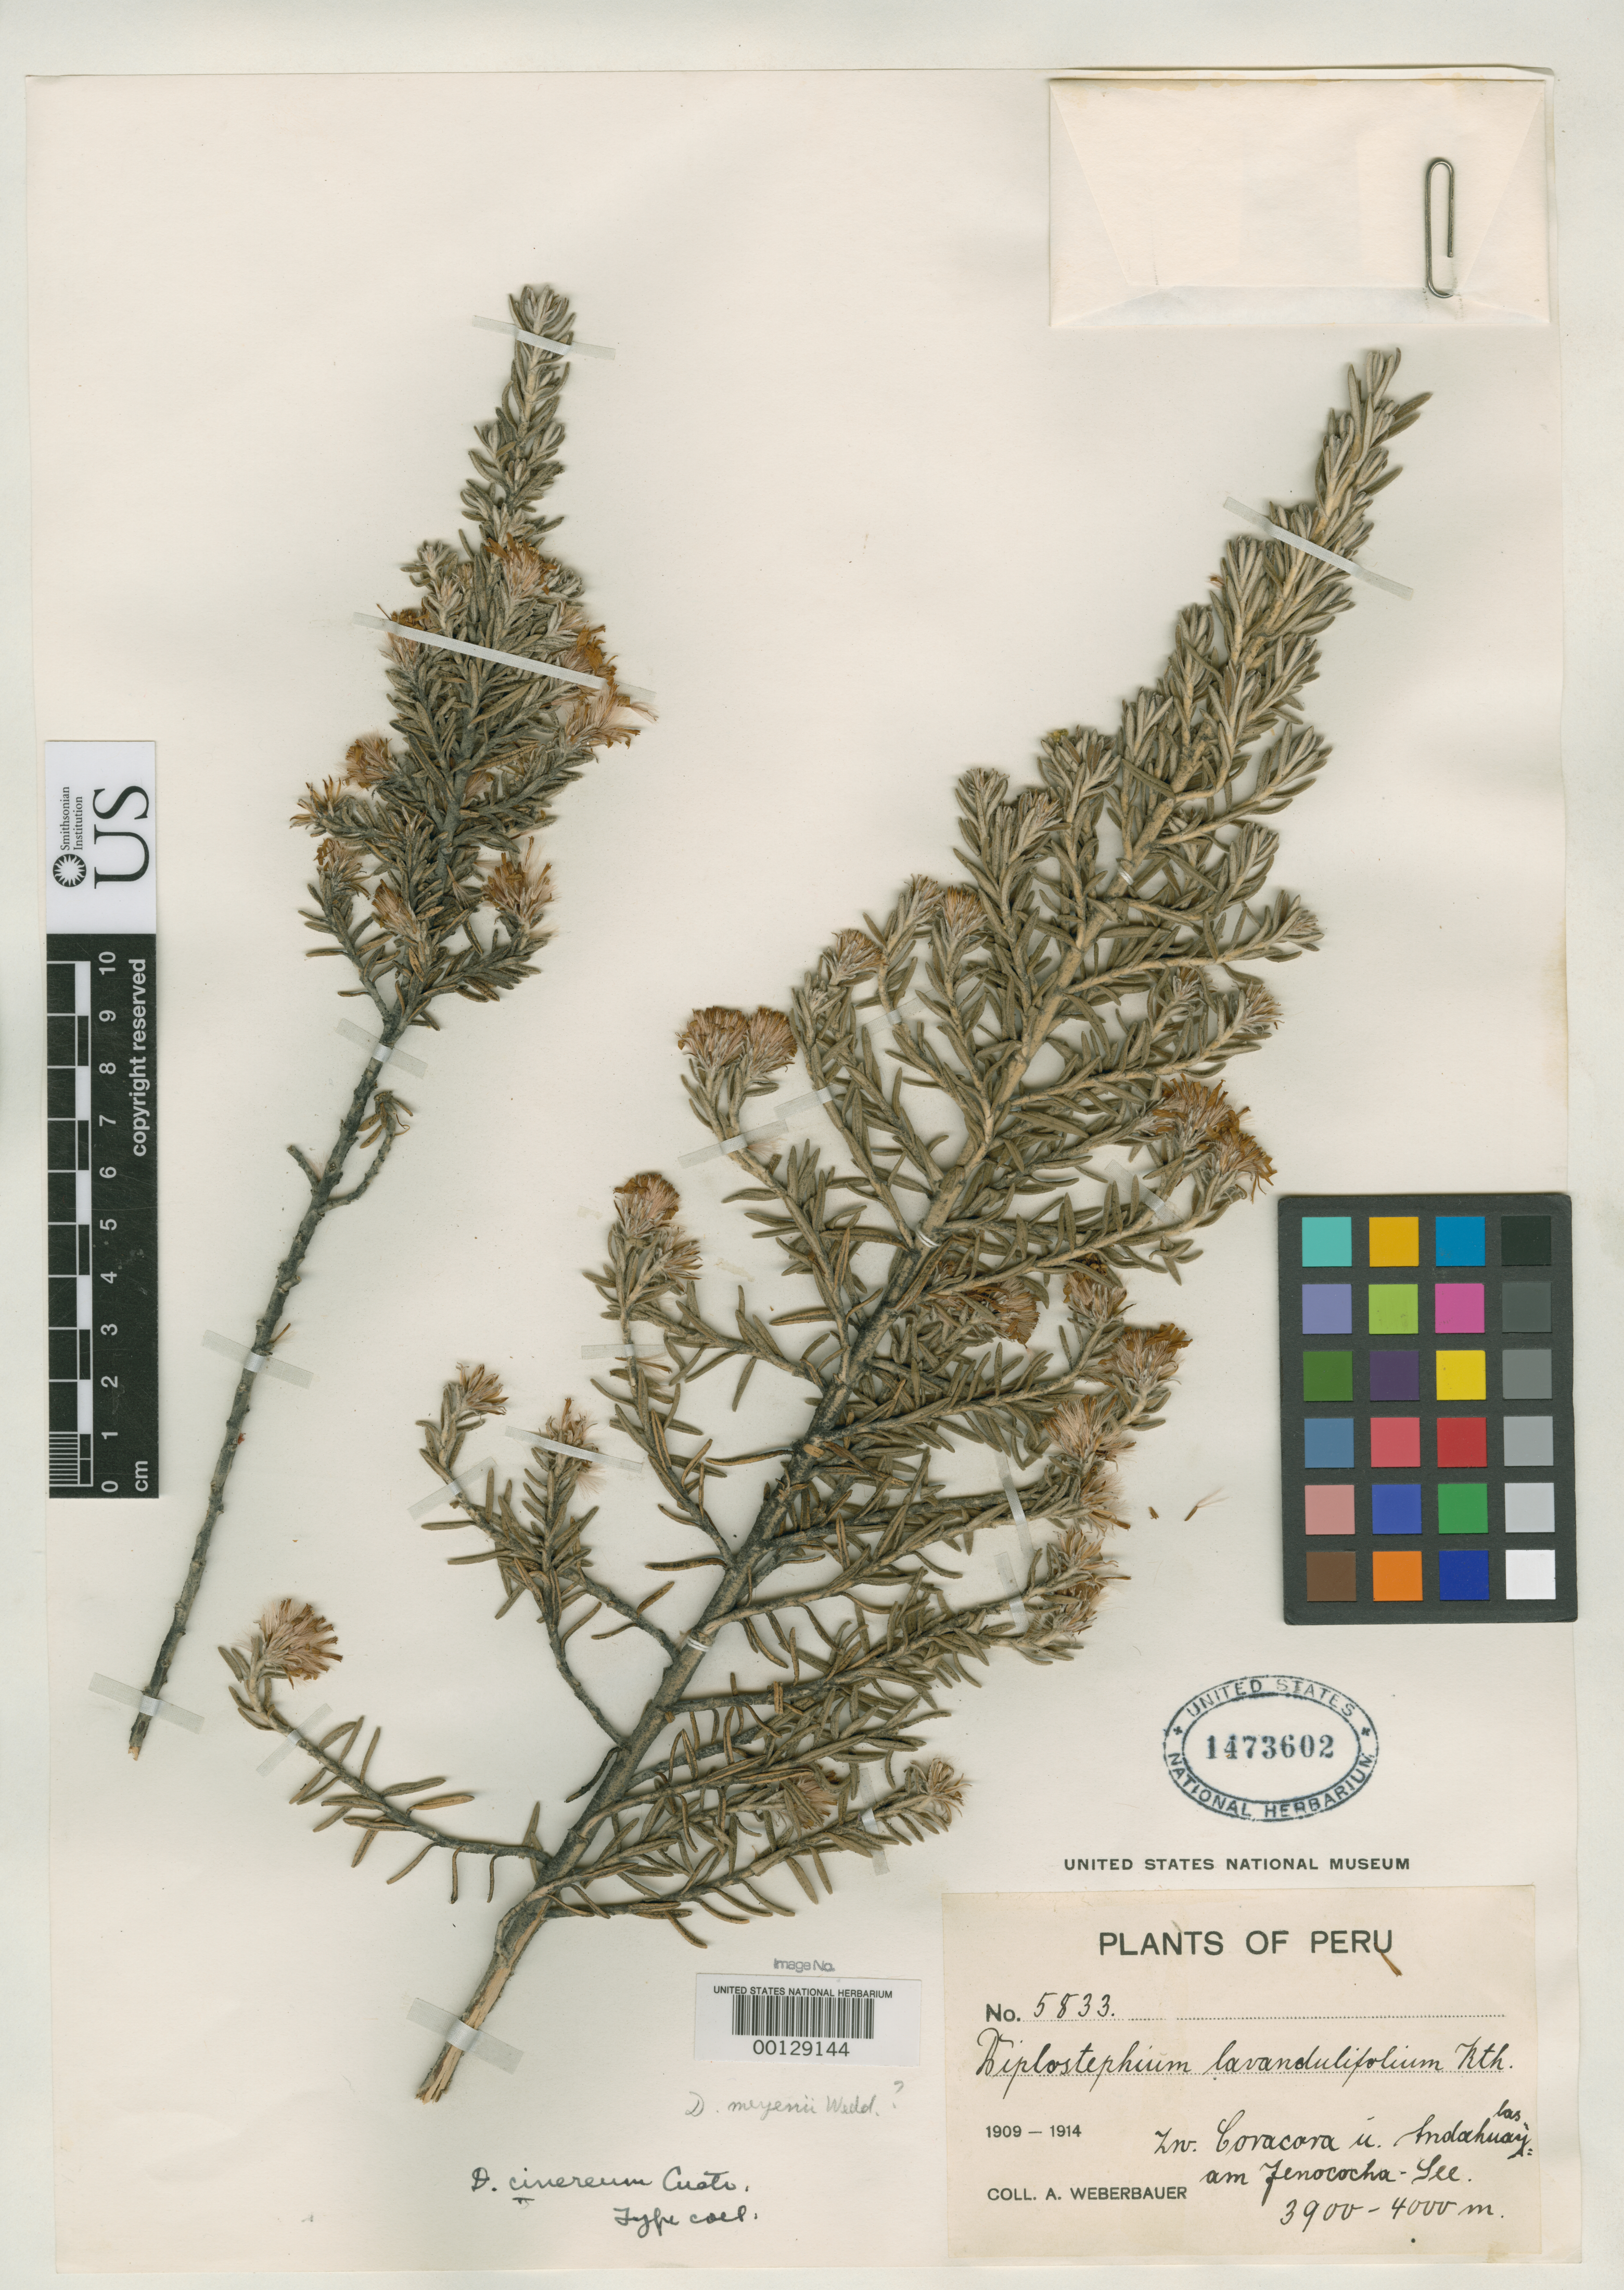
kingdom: Plantae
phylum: Tracheophyta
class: Magnoliopsida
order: Asterales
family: Asteraceae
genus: Diplostephium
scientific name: Diplostephium cinereum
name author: Cuatrec.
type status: Isotype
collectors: A. Weberbauer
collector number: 5833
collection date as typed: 1909 to -- --- 1914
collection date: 1909/1914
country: Peru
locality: Coracora, Las Andahuay, Fenococha-lee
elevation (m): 3900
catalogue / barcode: US 1473602